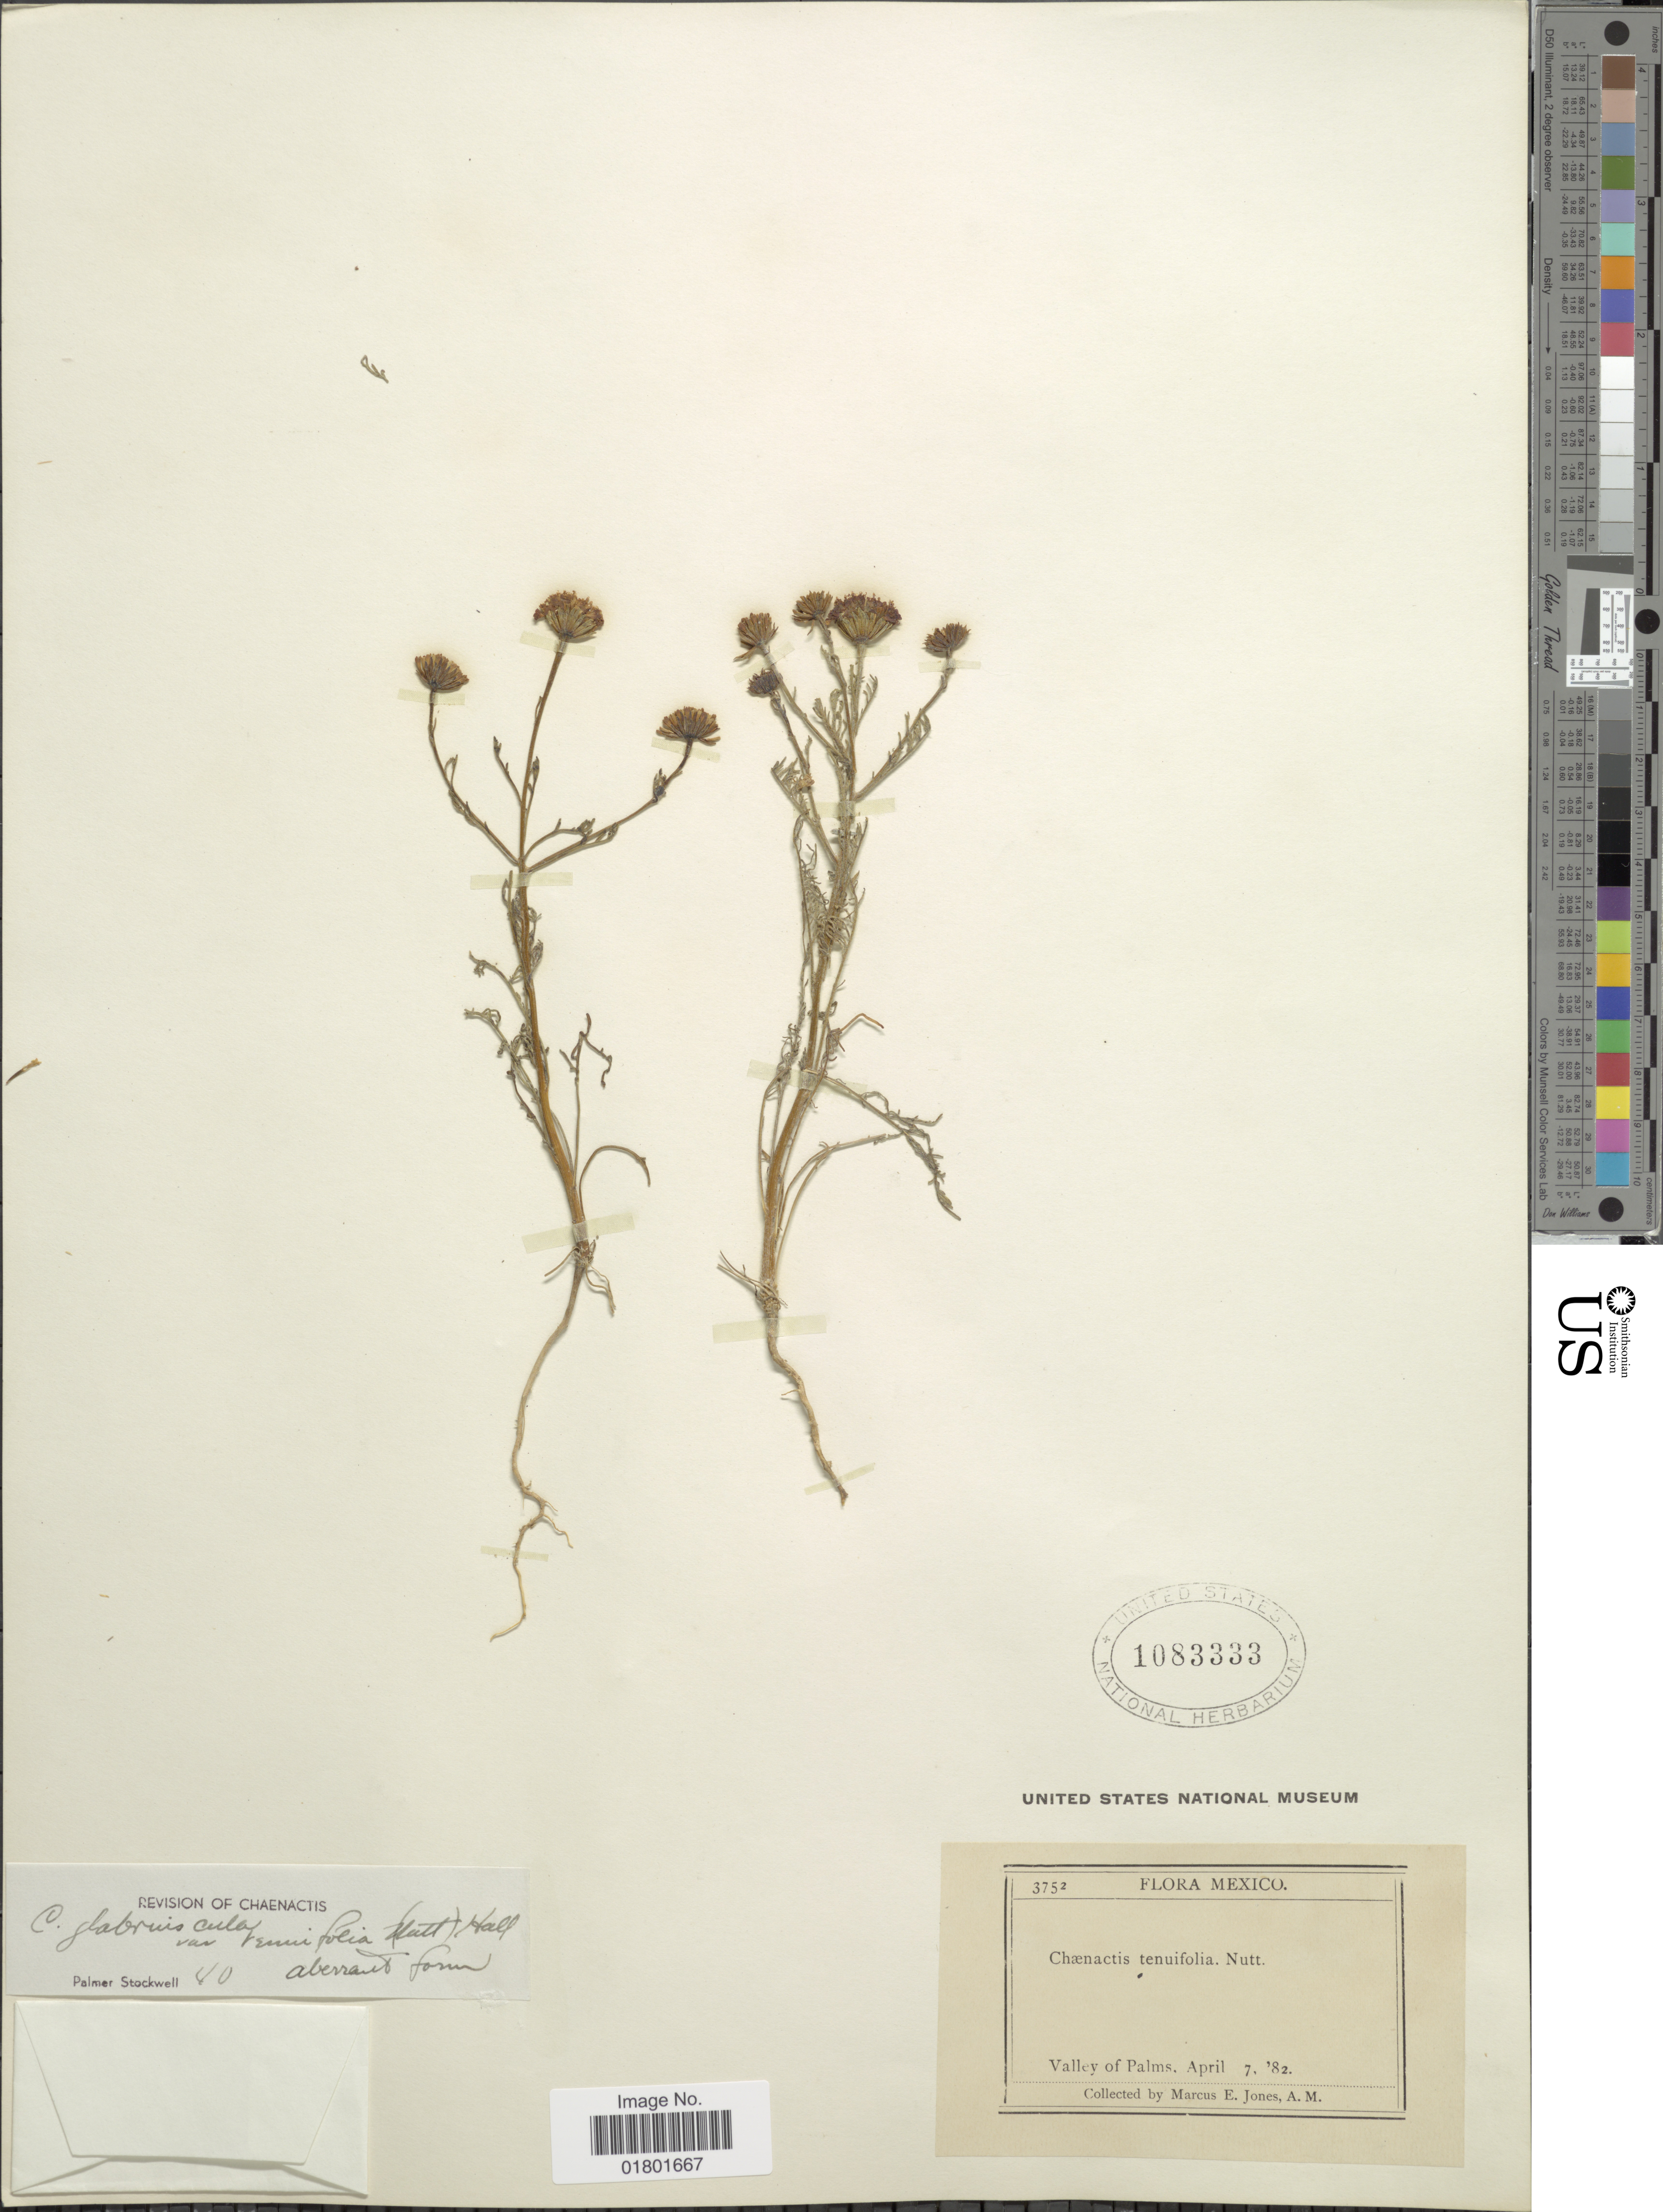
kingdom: Plantae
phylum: Tracheophyta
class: Magnoliopsida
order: Asterales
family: Asteraceae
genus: Chaenactis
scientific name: Chaenactis glabriuscula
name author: DC.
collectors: M. E. Jones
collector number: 3752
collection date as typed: Transcribed d/m/y: 7/4/82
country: Mexico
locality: Valley of Palms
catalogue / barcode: US 1083333